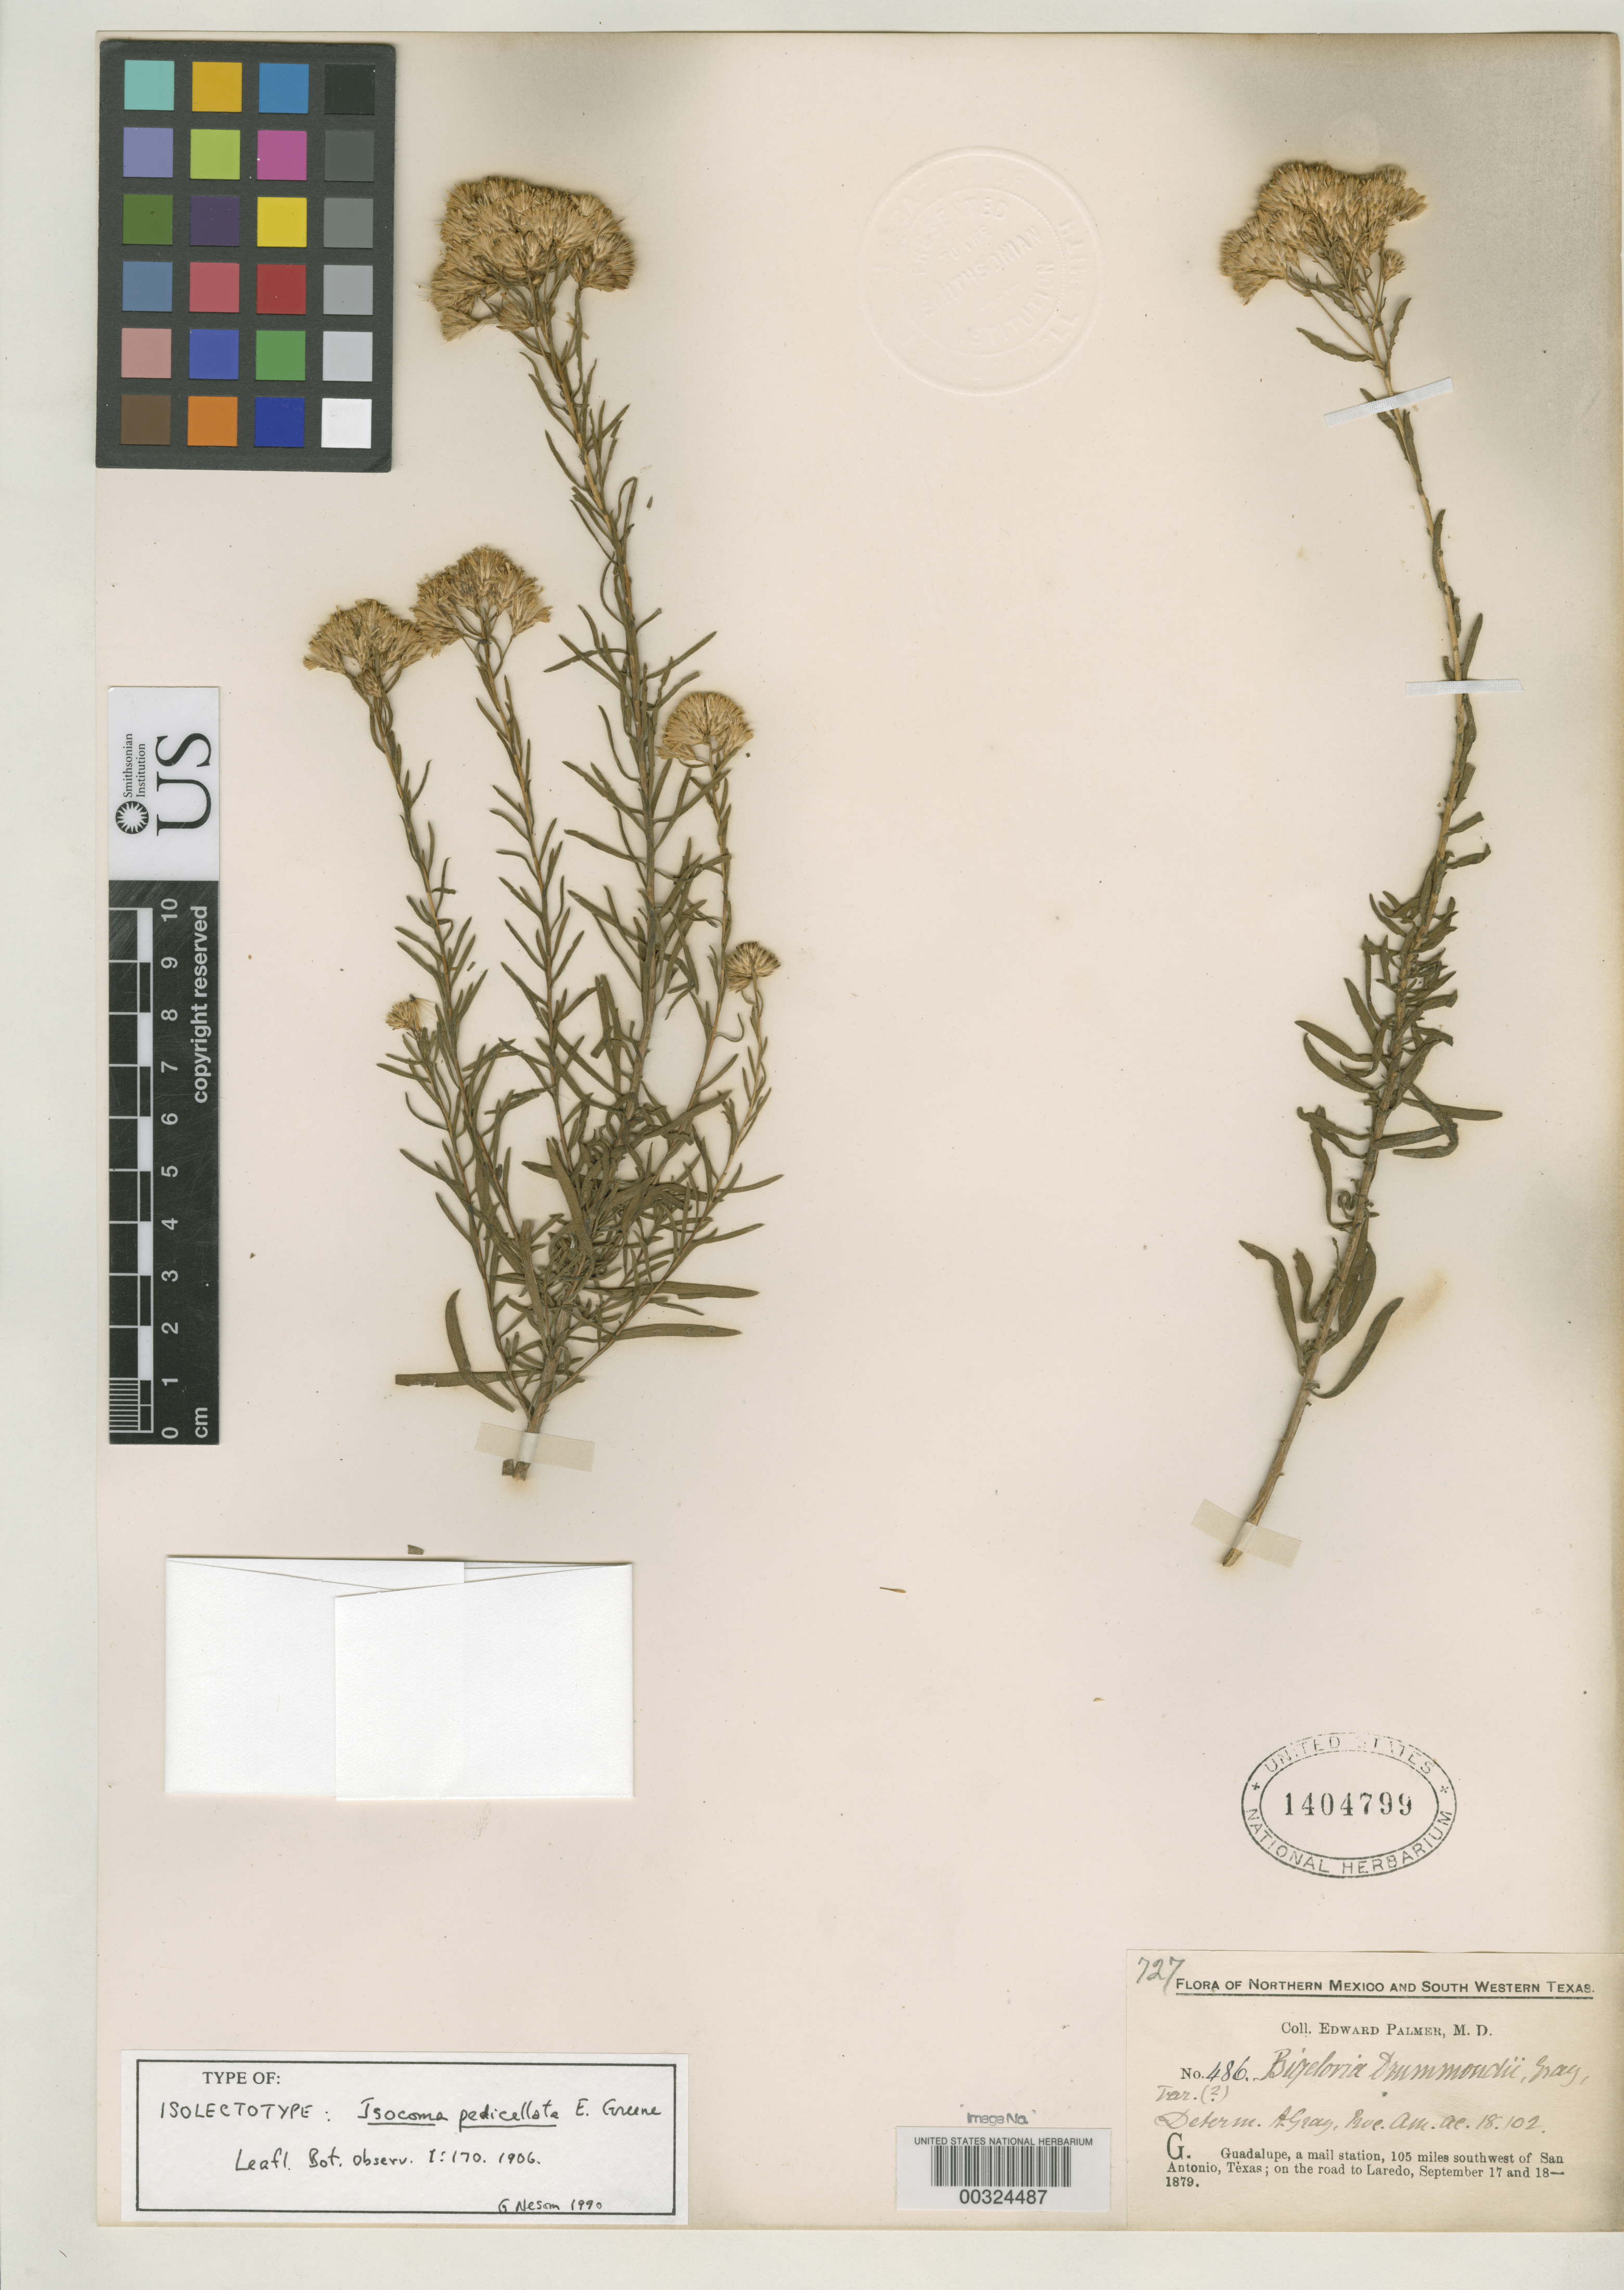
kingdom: Plantae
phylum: Tracheophyta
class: Magnoliopsida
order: Asterales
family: Asteraceae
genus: Isocoma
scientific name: Isocoma pedicellata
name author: Greene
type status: Isolectotype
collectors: E. Palmer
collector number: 727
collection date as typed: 17 Sep 1879 and 18 Sep 1879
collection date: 1879-09-17,1879-09-18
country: United States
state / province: Texas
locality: Guadalupe, a mail Station, 105 mi SW of San Antonio, on road to Laredo.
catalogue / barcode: US 1404799